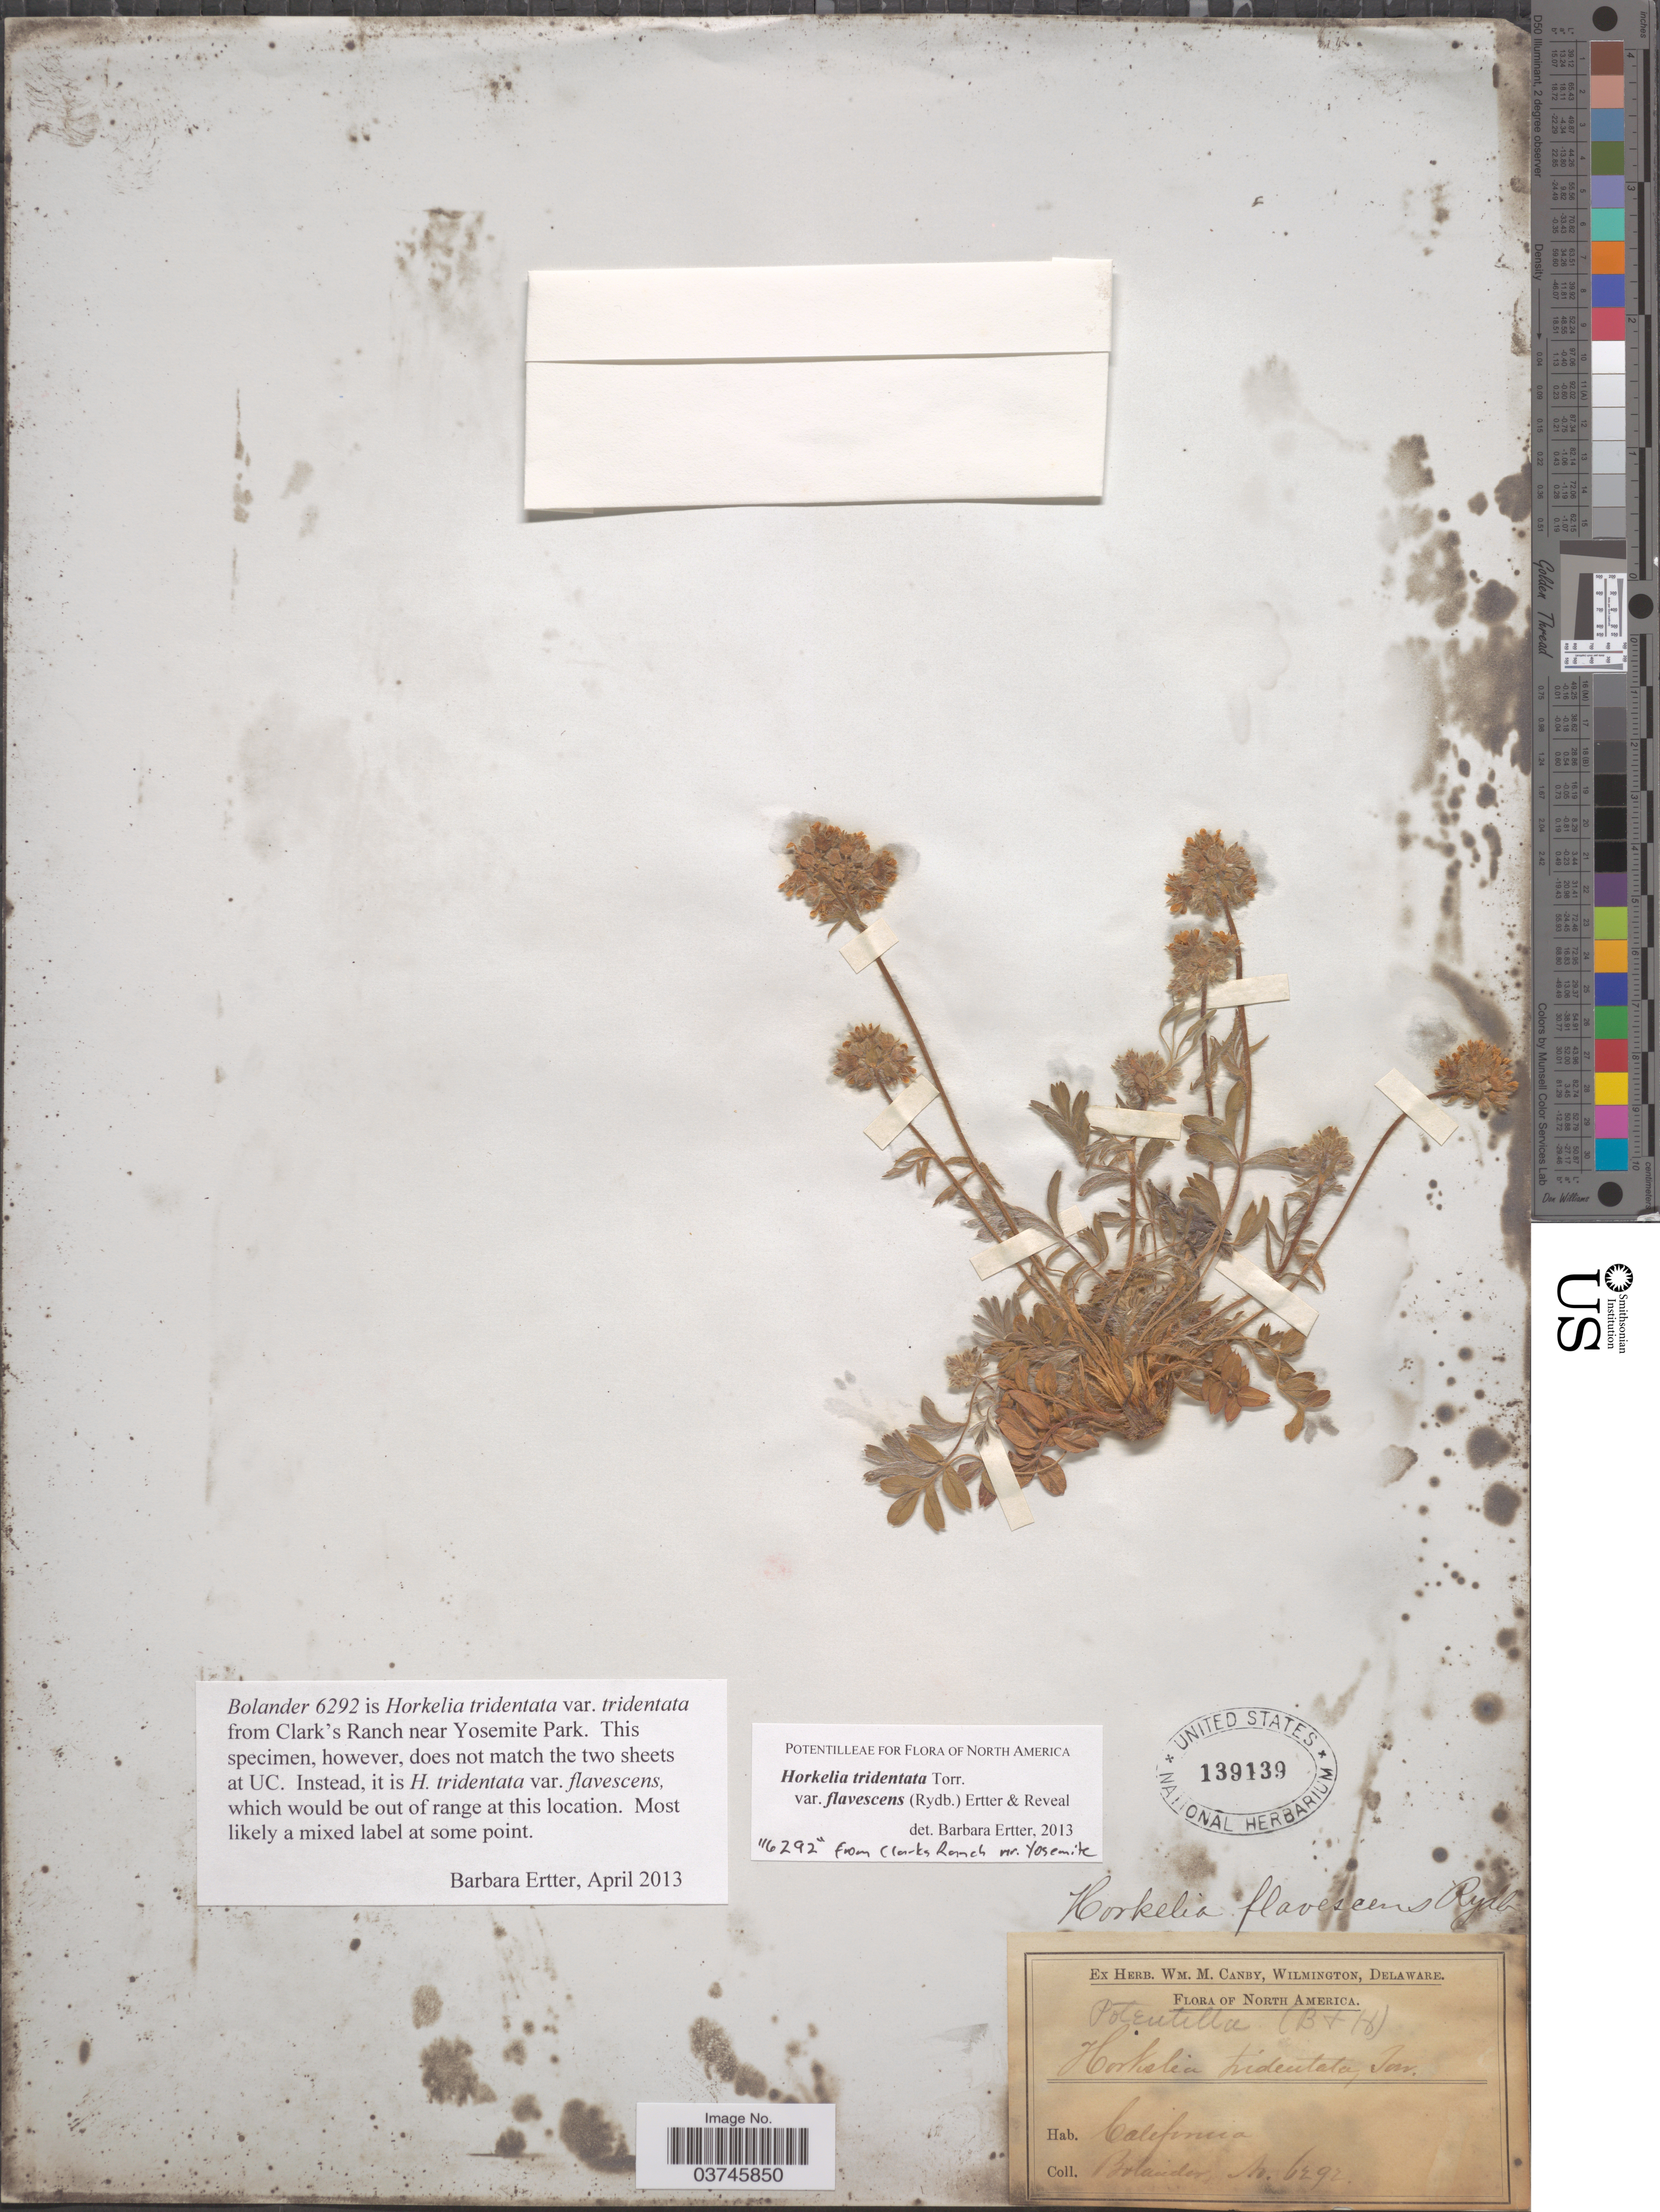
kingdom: Plantae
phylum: Tracheophyta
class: Magnoliopsida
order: Rosales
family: Rosaceae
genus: Potentilla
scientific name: Potentilla tilingii var. flavescens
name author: (Rydb.) J.T. Howell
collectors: -. Bolander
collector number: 6292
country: United States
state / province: California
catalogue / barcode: US 139139